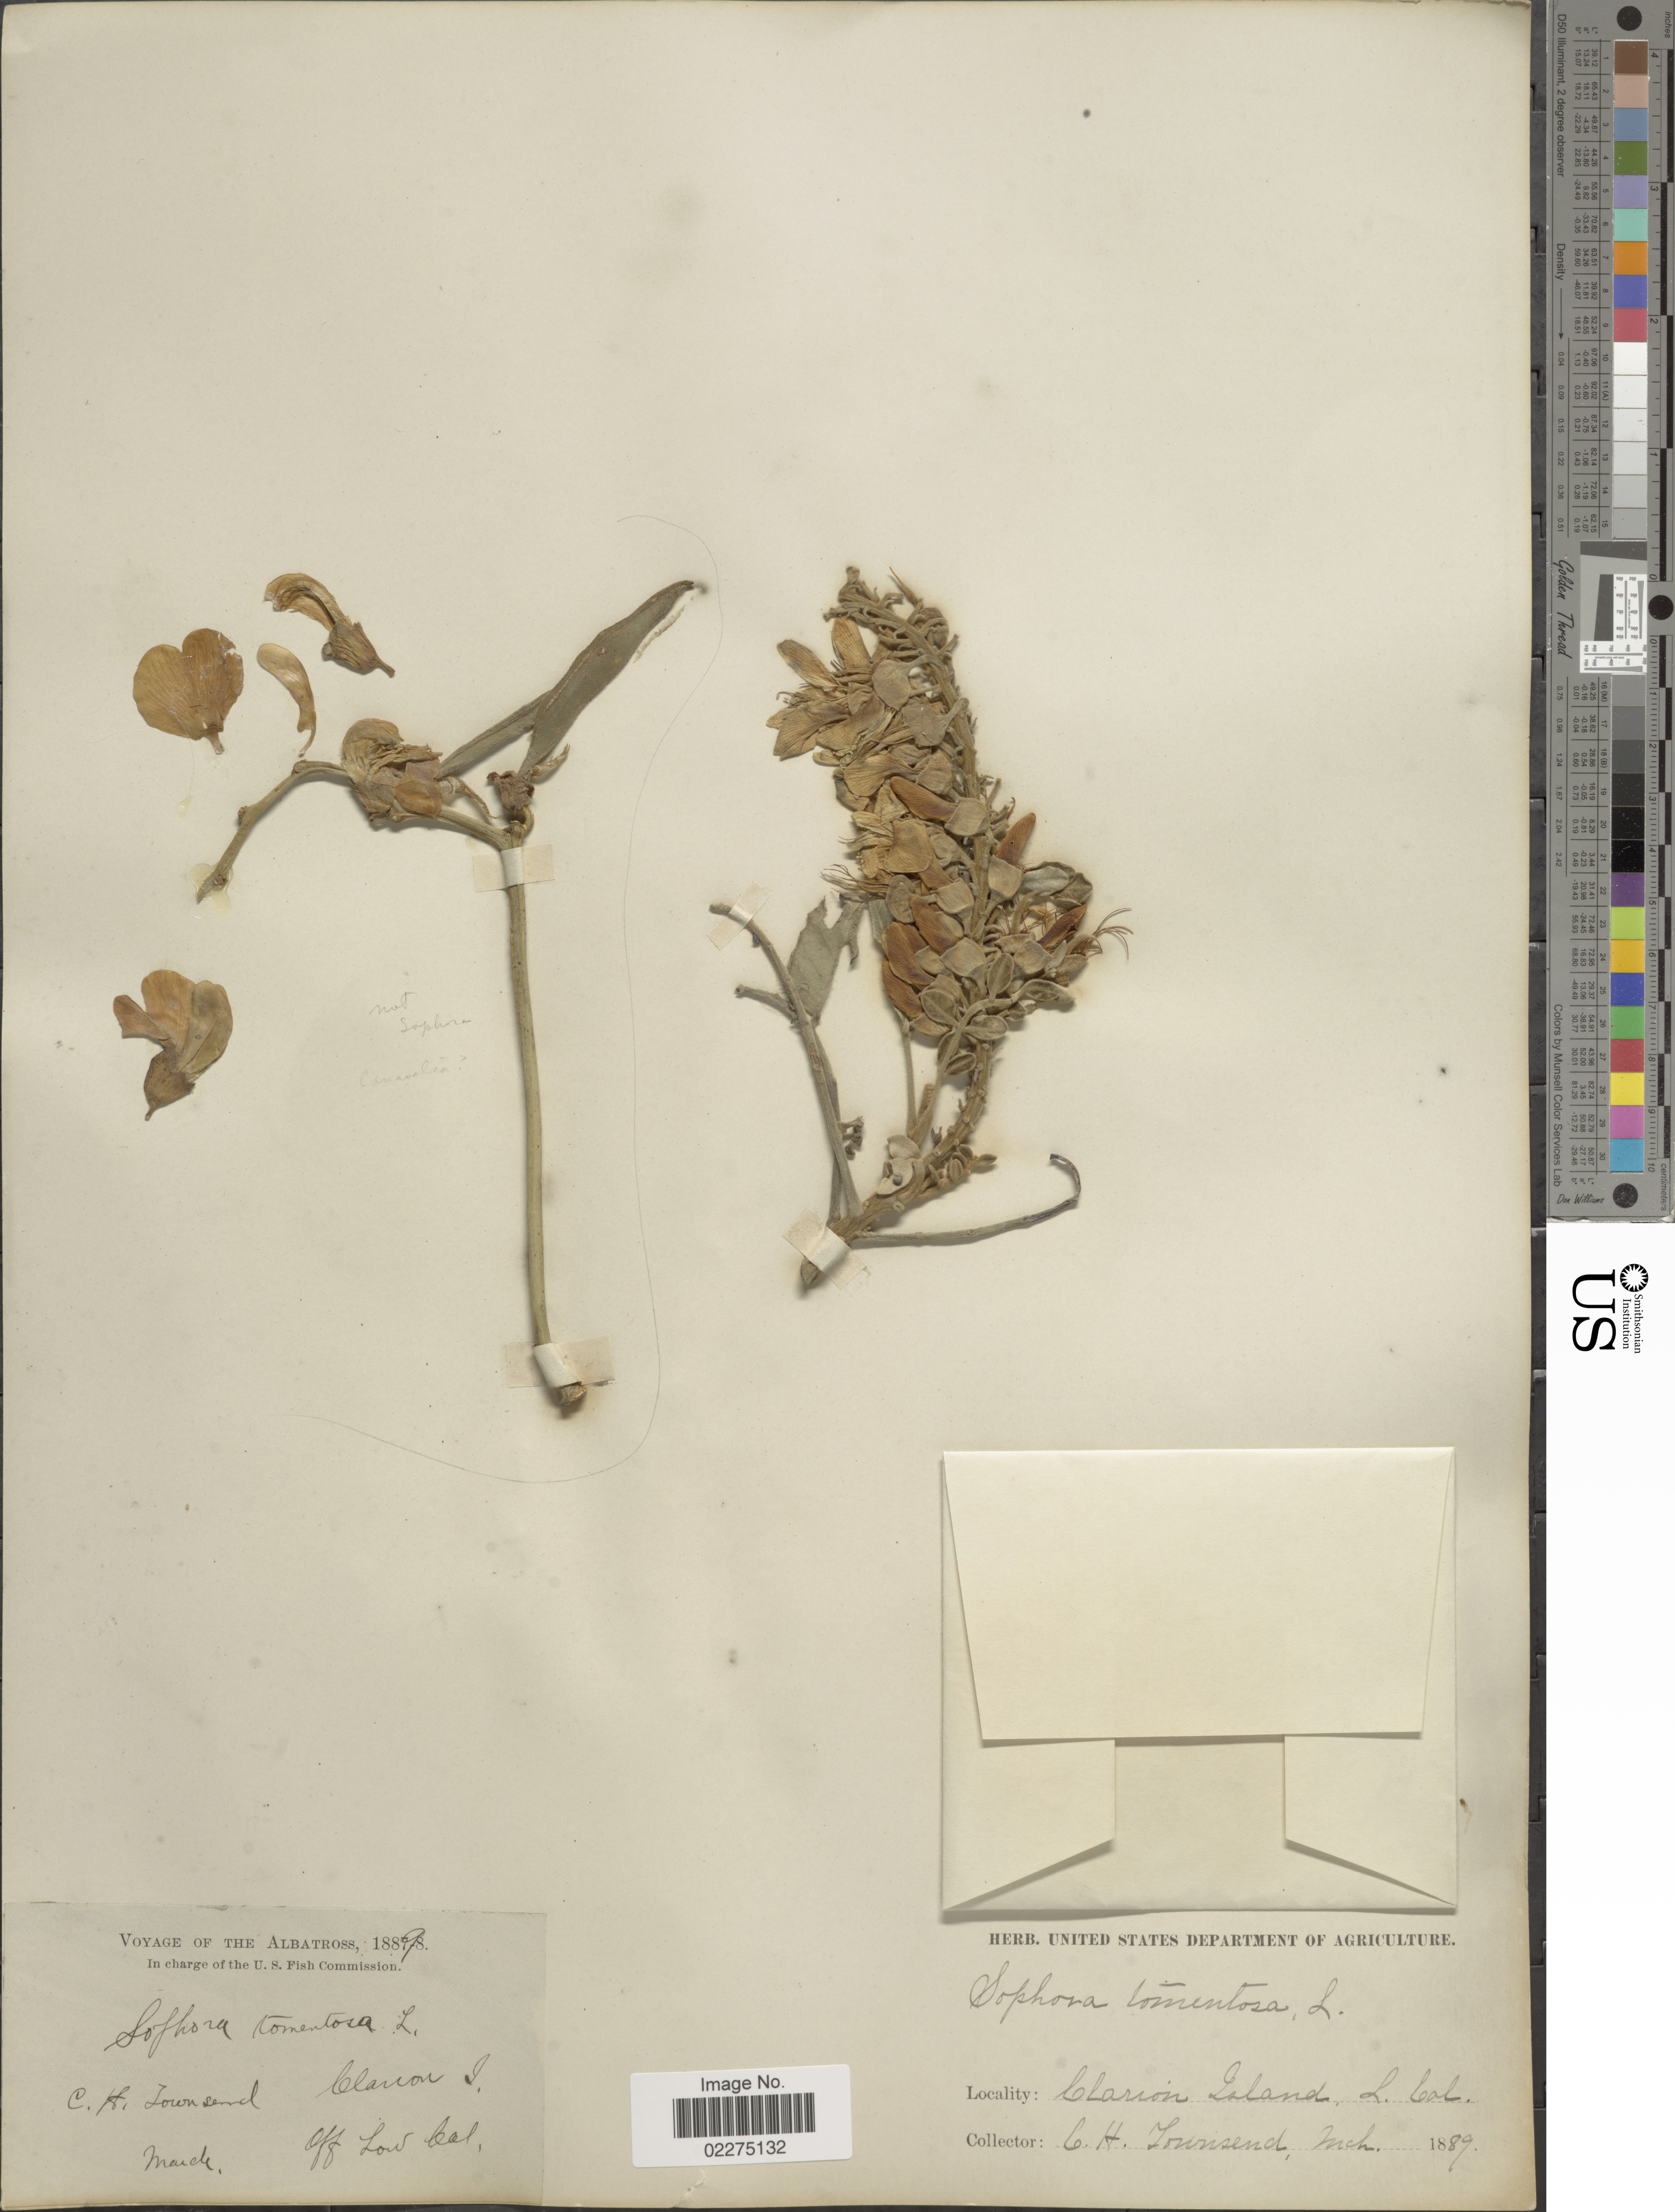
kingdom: Plantae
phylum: Tracheophyta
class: Magnoliopsida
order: Fabales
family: Fabaceae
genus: Sophora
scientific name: Sophora tomentosa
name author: L.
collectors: C. H. Townsend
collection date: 1889-03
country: Mexico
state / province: Colima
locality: Vicinity of Albatross, Clarion Island, L. Cal.